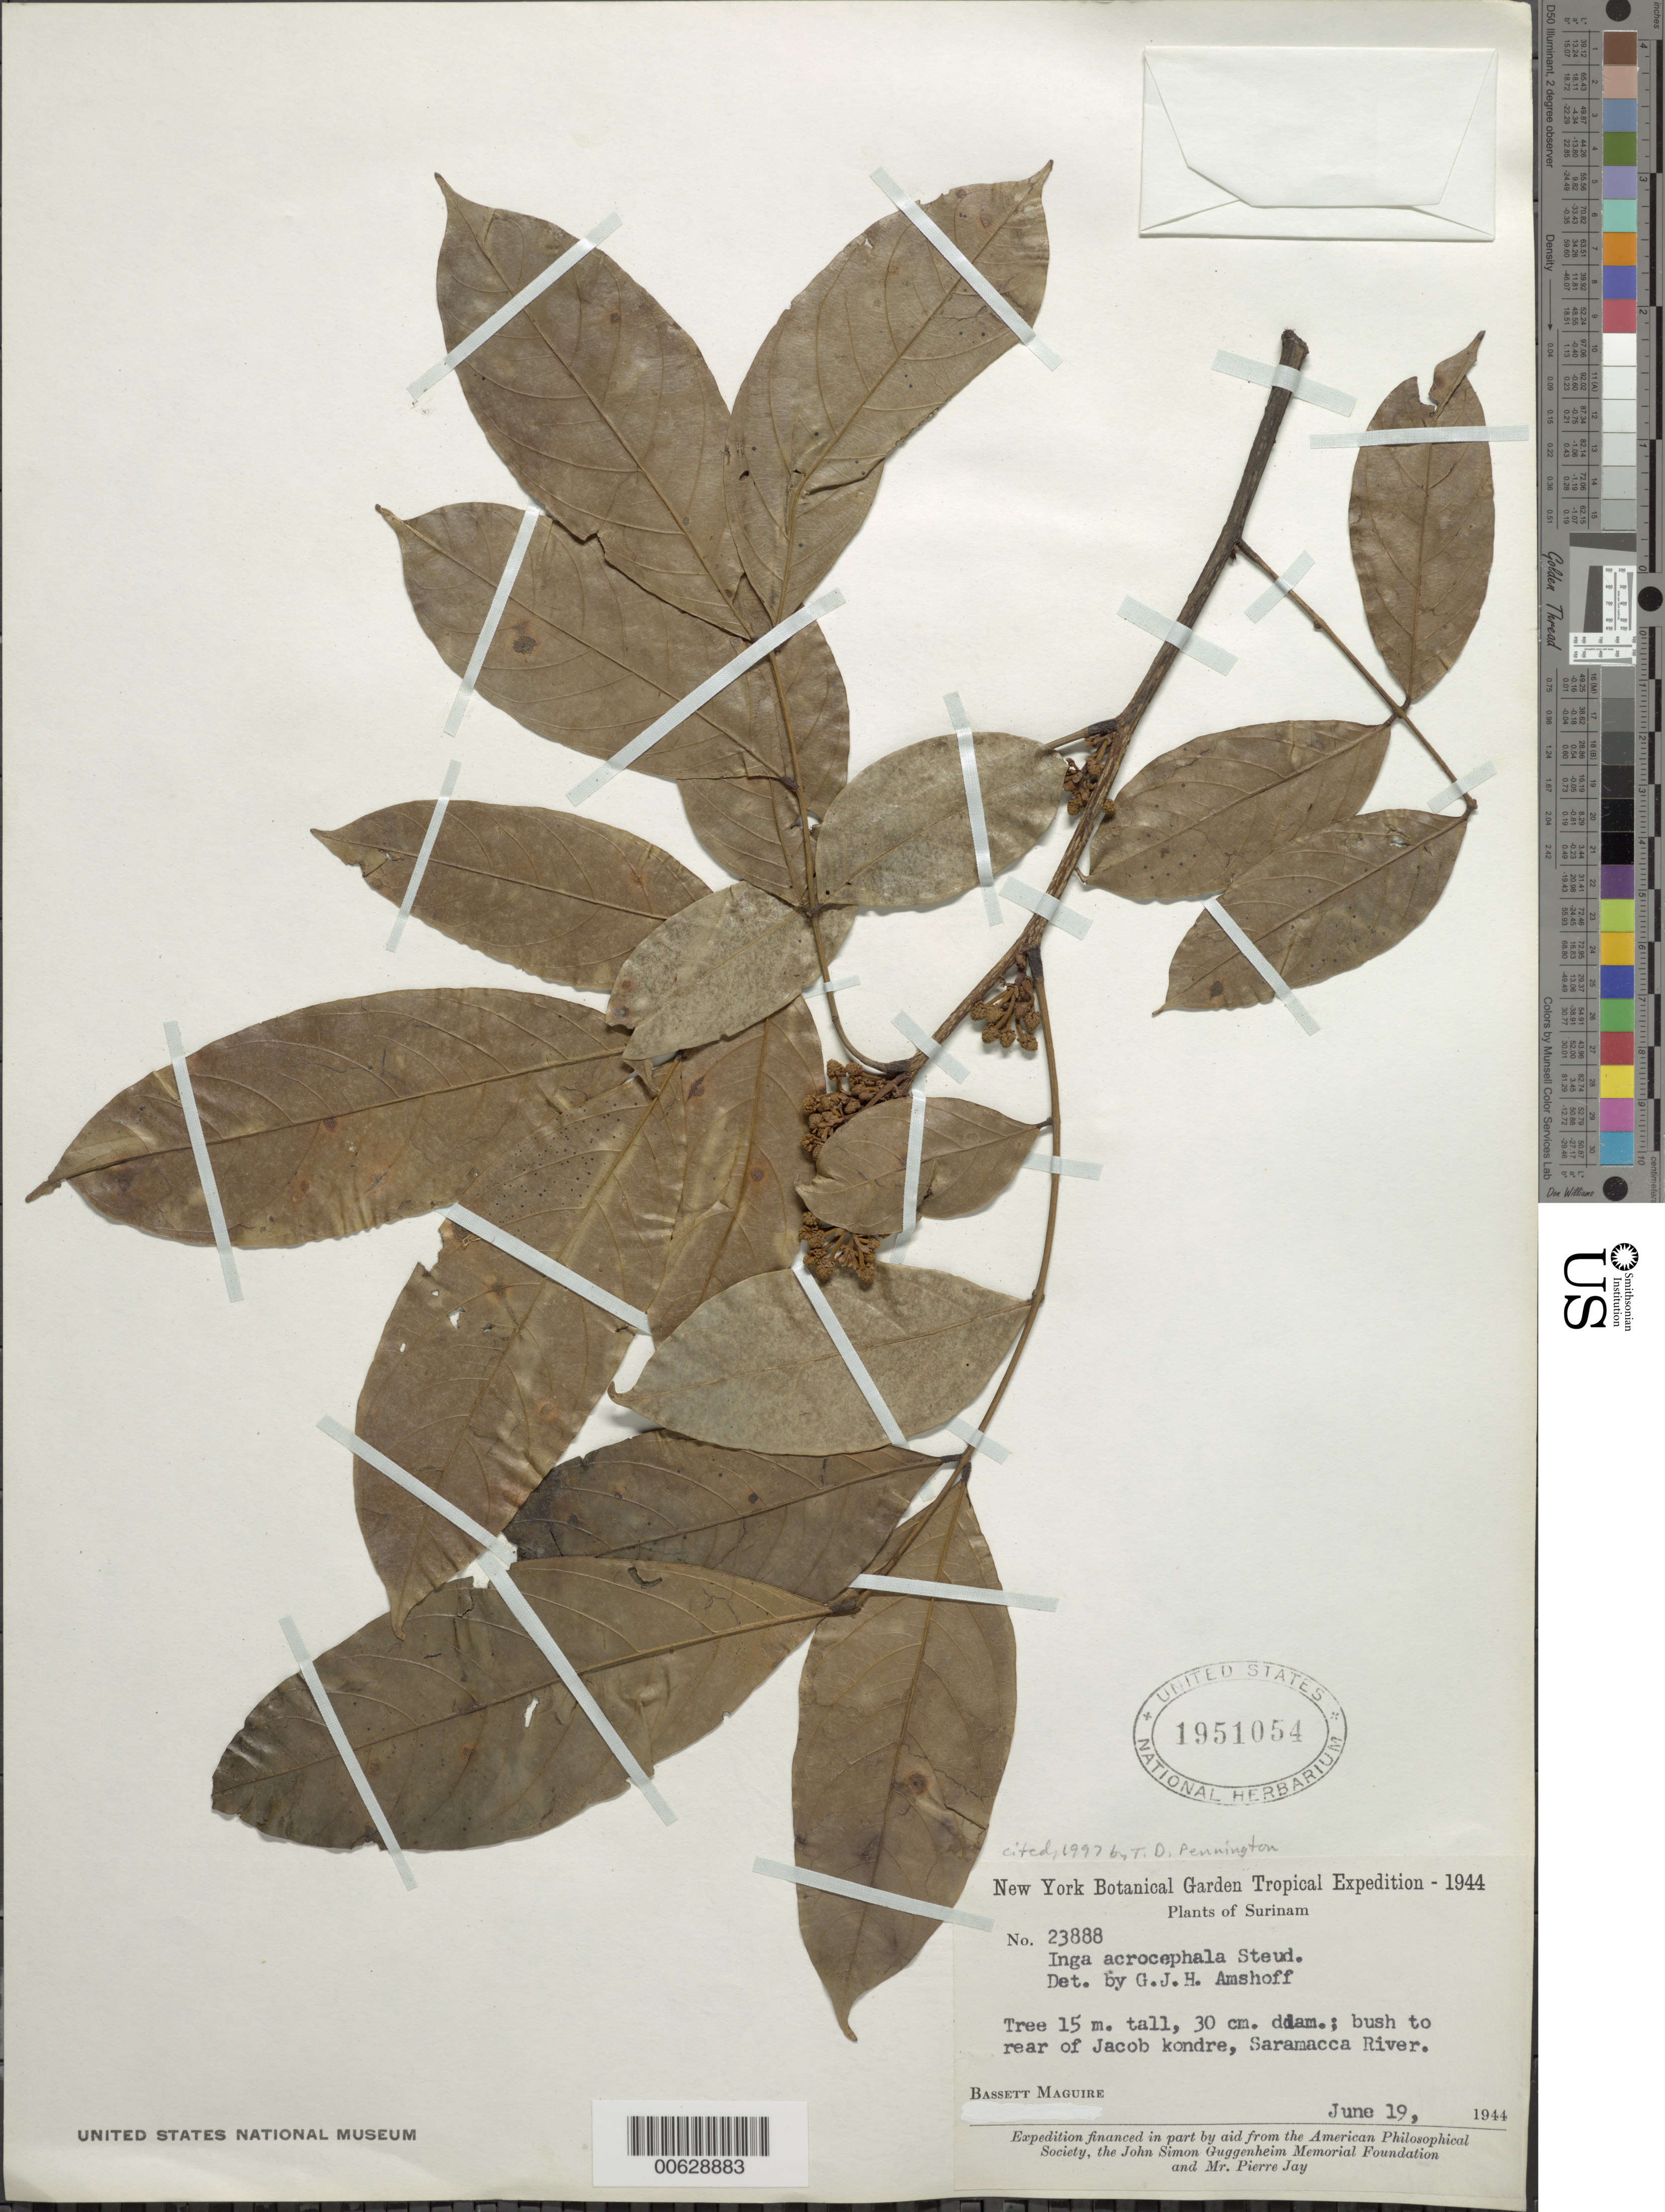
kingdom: Plantae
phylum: Tracheophyta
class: Magnoliopsida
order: Fabales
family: Fabaceae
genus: Inga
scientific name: Inga acrocephala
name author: Steud.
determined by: Amshoff, G. J. H.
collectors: B. Maguire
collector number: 23888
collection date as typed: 19-Jun-44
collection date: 1944-06-19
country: Suriname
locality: Jacob Kondre village, Saramacca River headwaters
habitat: Bush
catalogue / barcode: US 1951054